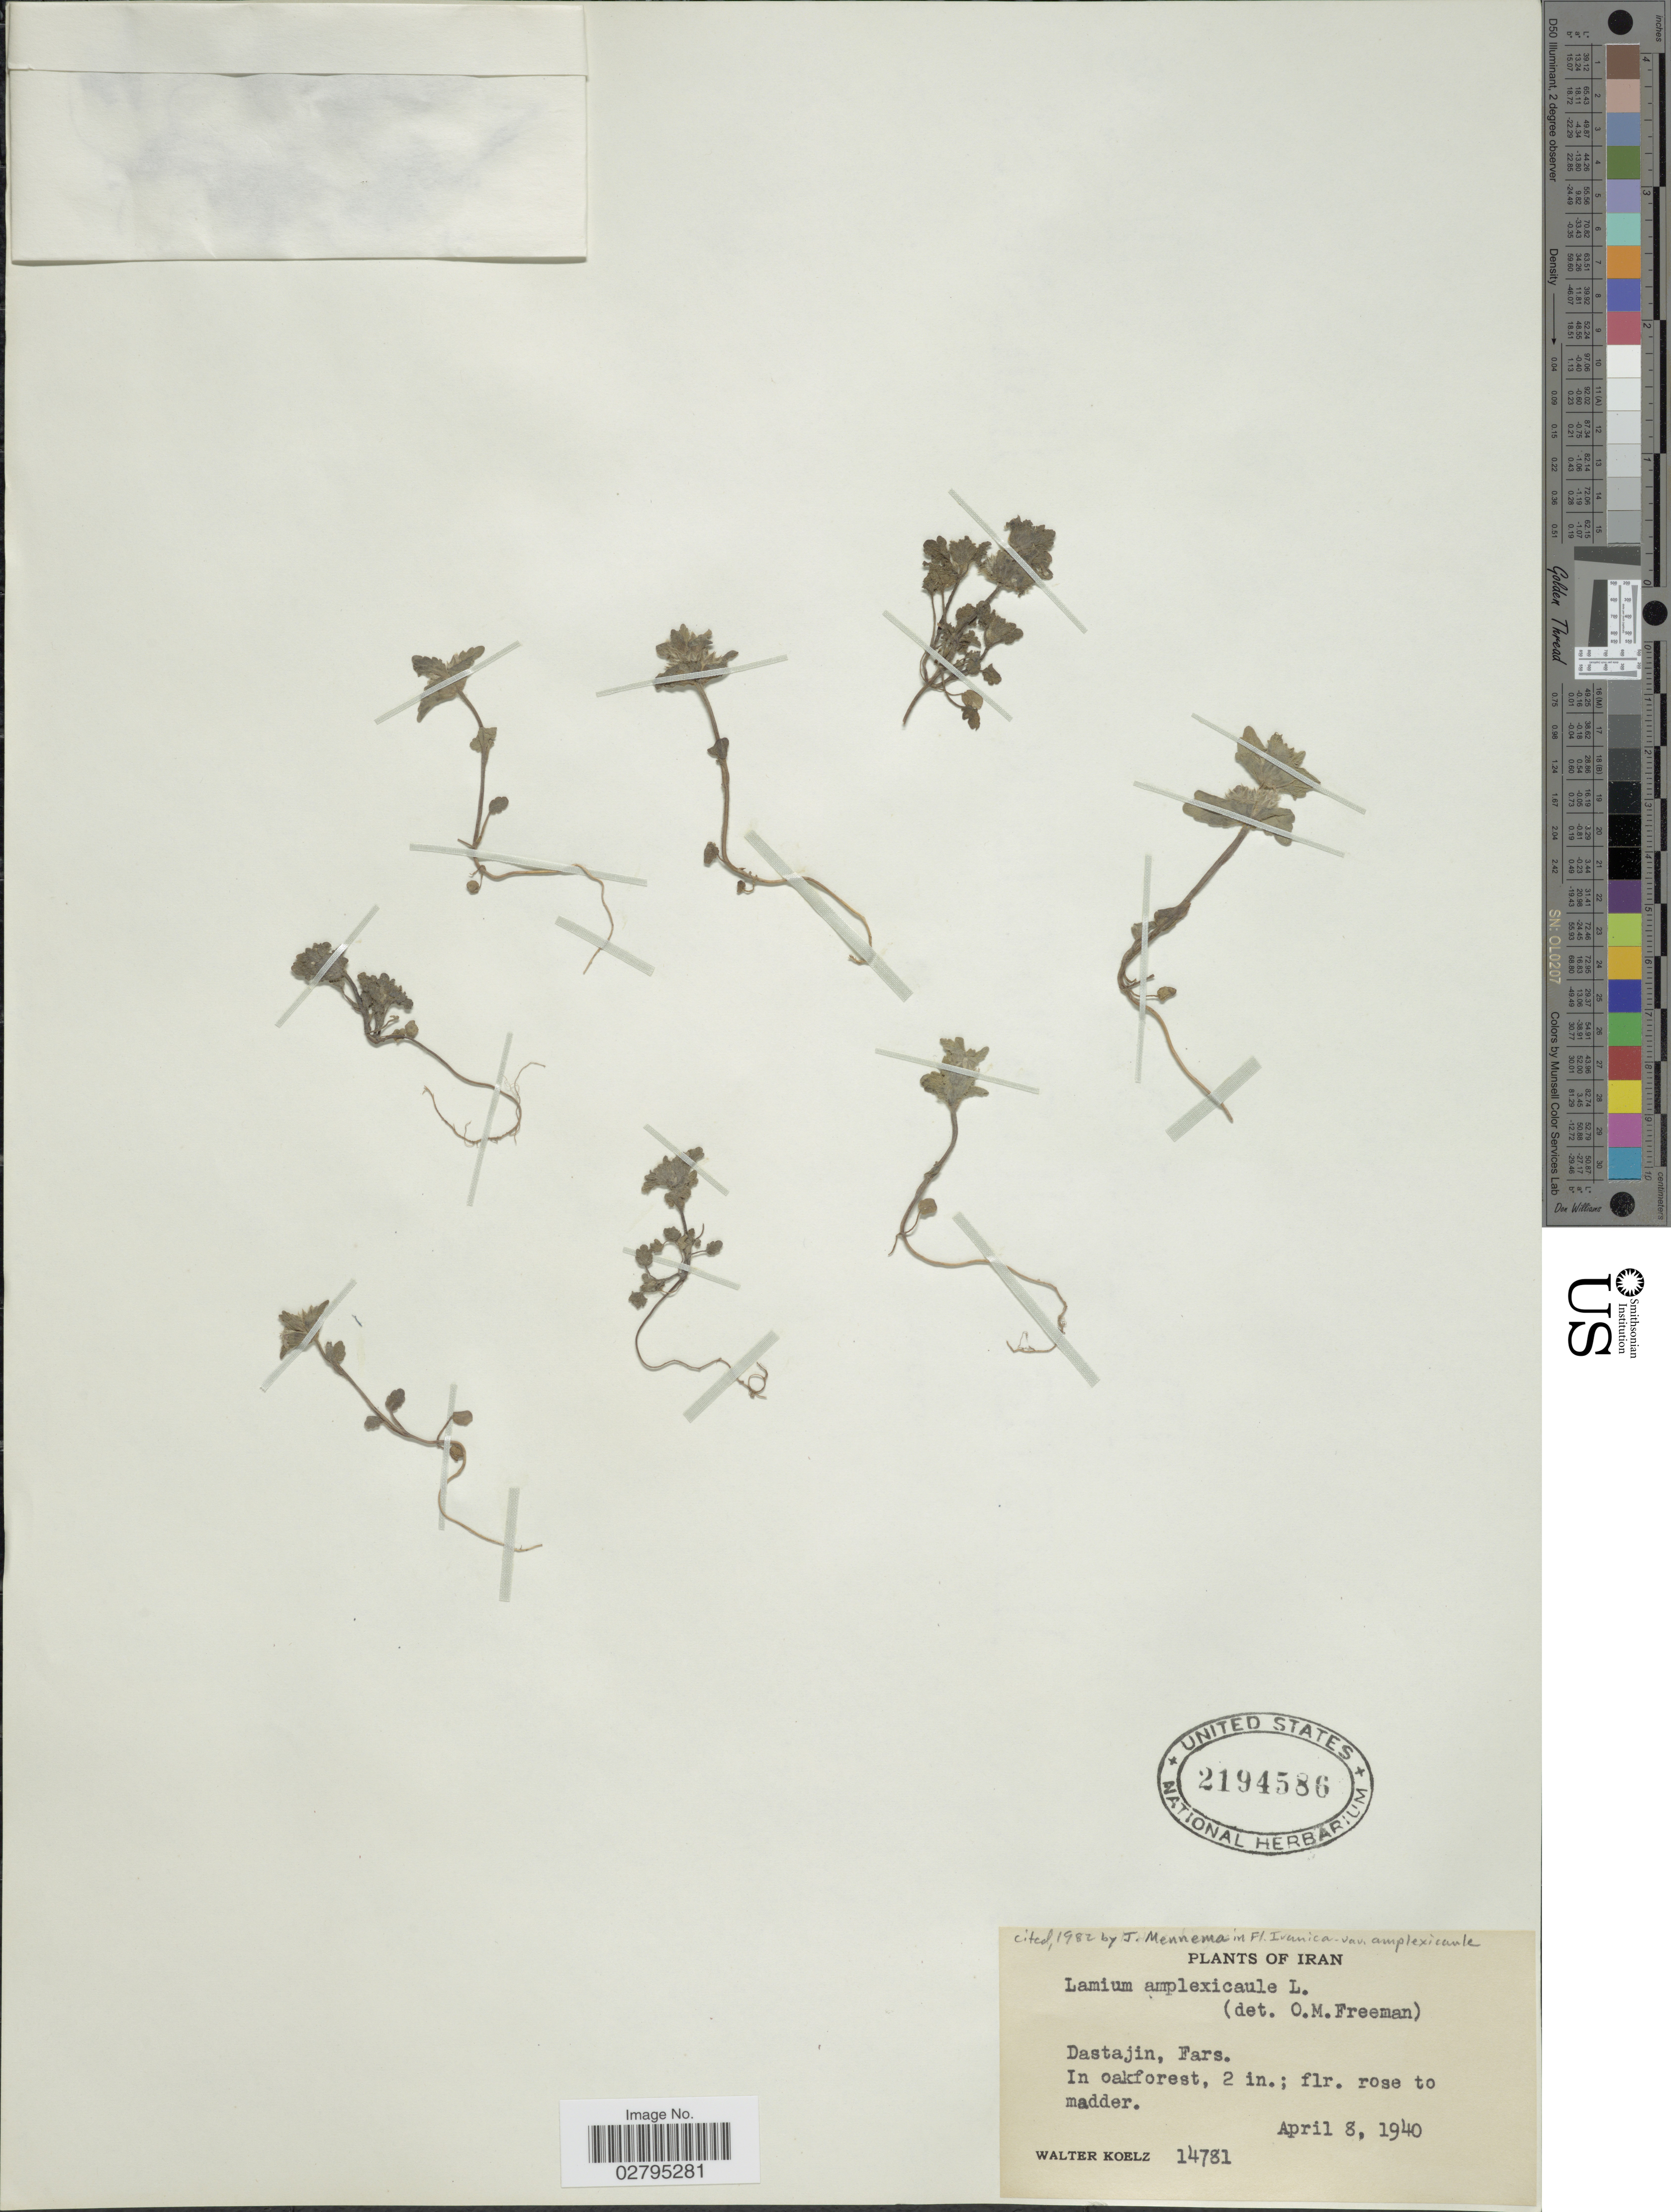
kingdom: Plantae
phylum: Tracheophyta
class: Magnoliopsida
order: Lamiales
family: Lamiaceae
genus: Lamium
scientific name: Lamium amplexicaule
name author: L.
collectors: W. N. Koelz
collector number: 14781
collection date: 1940-04-08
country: Iran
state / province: Fars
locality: Dastajin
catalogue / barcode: US 2194586